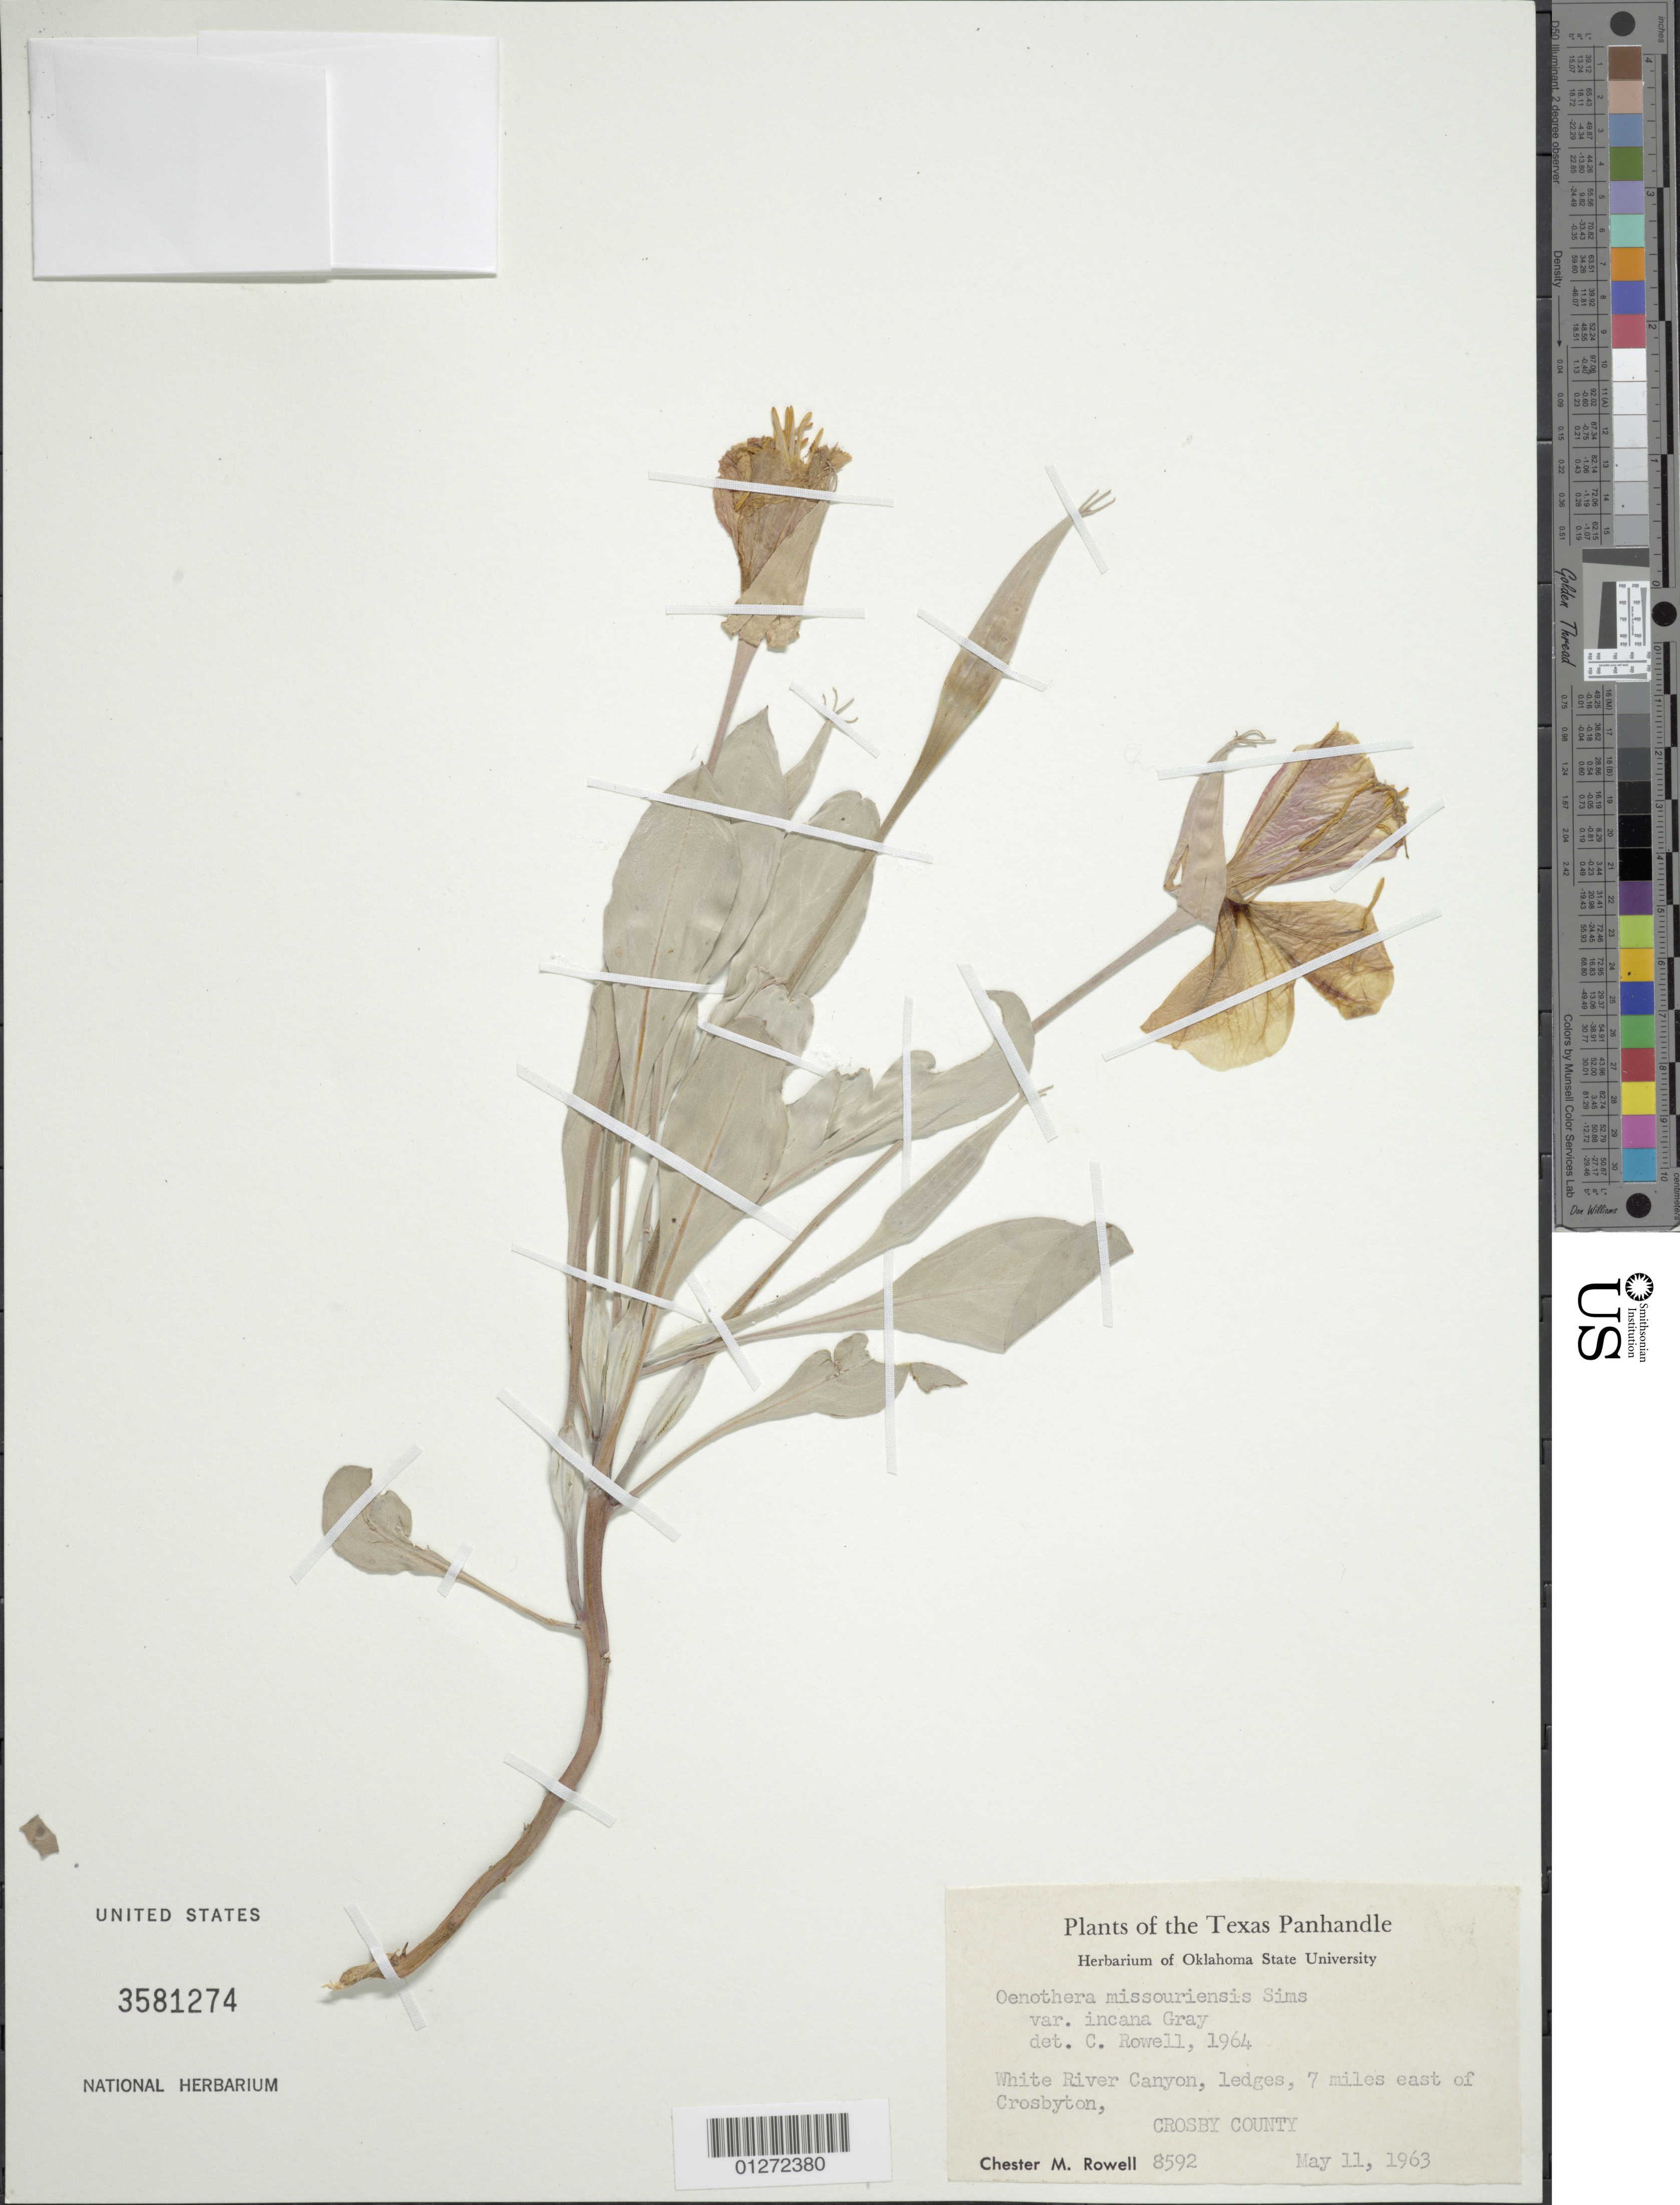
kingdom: Plantae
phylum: Tracheophyta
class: Magnoliopsida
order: Myrtales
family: Onagraceae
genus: Oenothera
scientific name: Oenothera macrocarpa subsp. incana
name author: (A. Gray) W.L. Wagner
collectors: C. M. Rowell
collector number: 8592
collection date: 1963-05-11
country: United States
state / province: Texas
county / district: Crosby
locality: White river canyon, 7 mi E of Crosbyton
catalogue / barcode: US 3581274